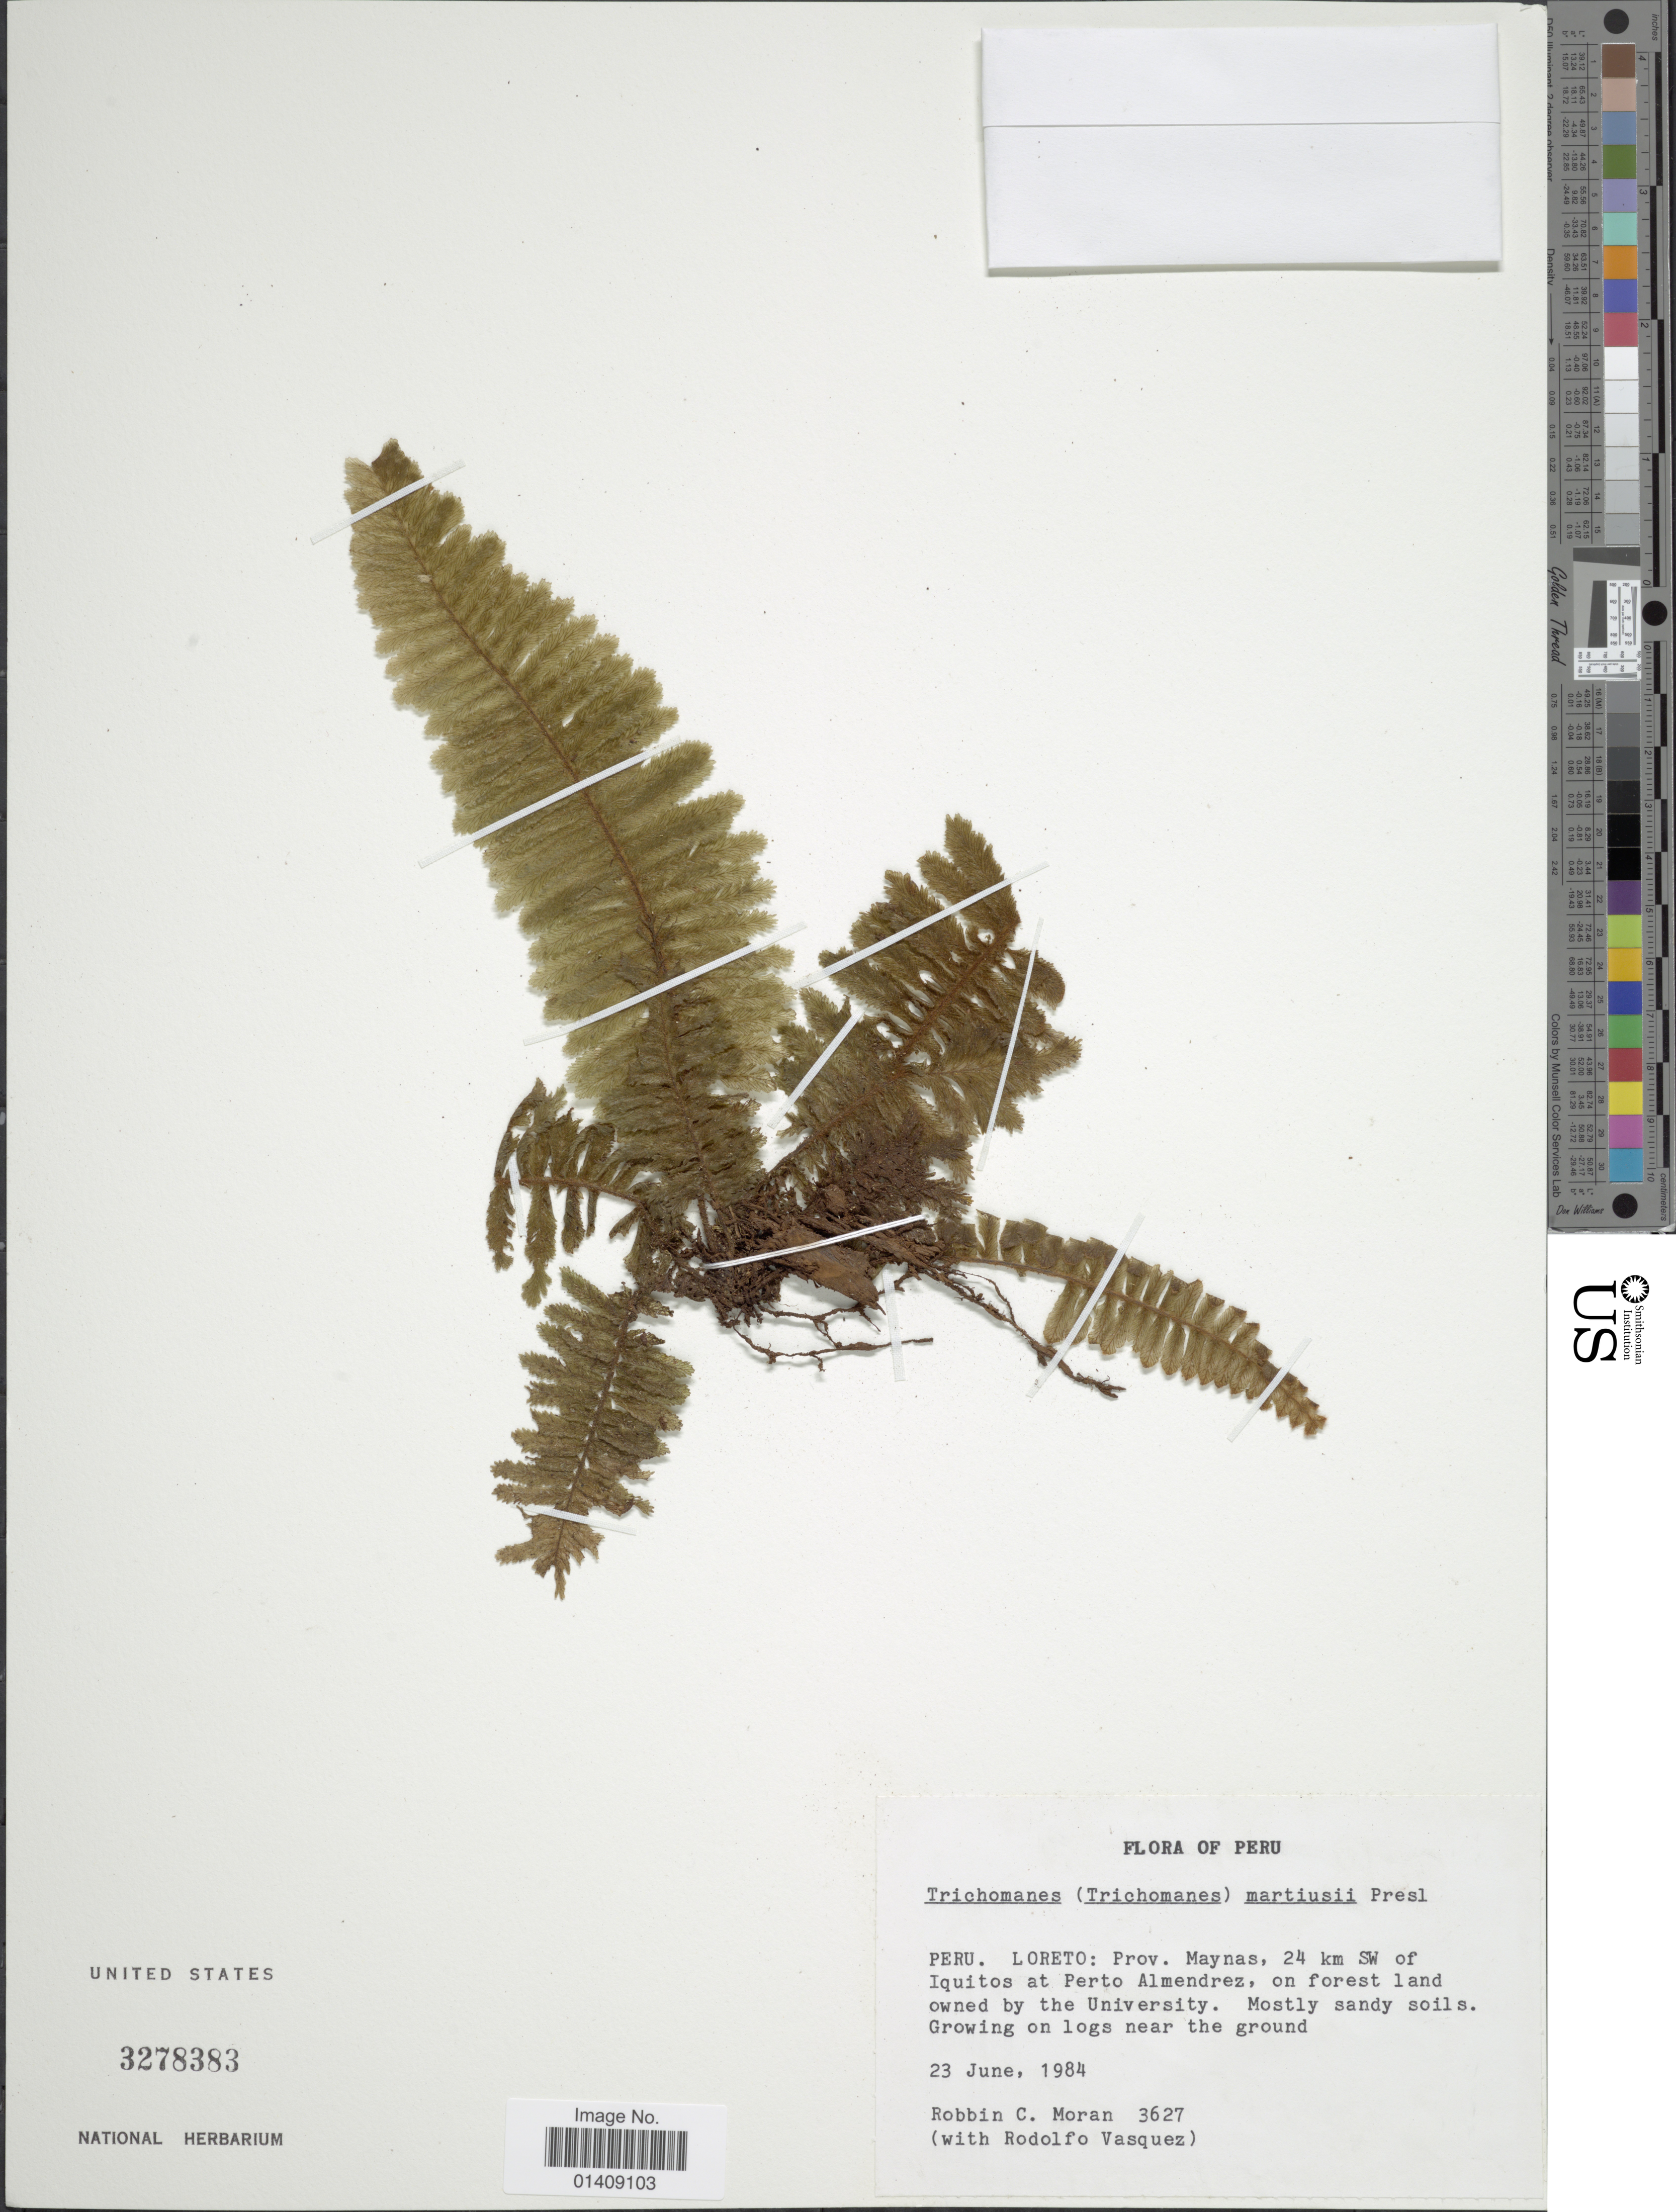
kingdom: Plantae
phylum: Tracheophyta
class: Polypodiopsida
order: Hymenophyllales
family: Hymenophyllaceae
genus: Trichomanes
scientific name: Trichomanes martiusii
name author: C. Presl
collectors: R. C. Moran & R. Vasquez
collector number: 3627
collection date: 1984-06-23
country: Peru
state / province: Loreto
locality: Prov. Maynas, 24 km SW of Iguitos at Perto Almendrez, on forest land owned by the University. Mostly sandy soils. Growing on logs near the ground.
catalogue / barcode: US 3278383